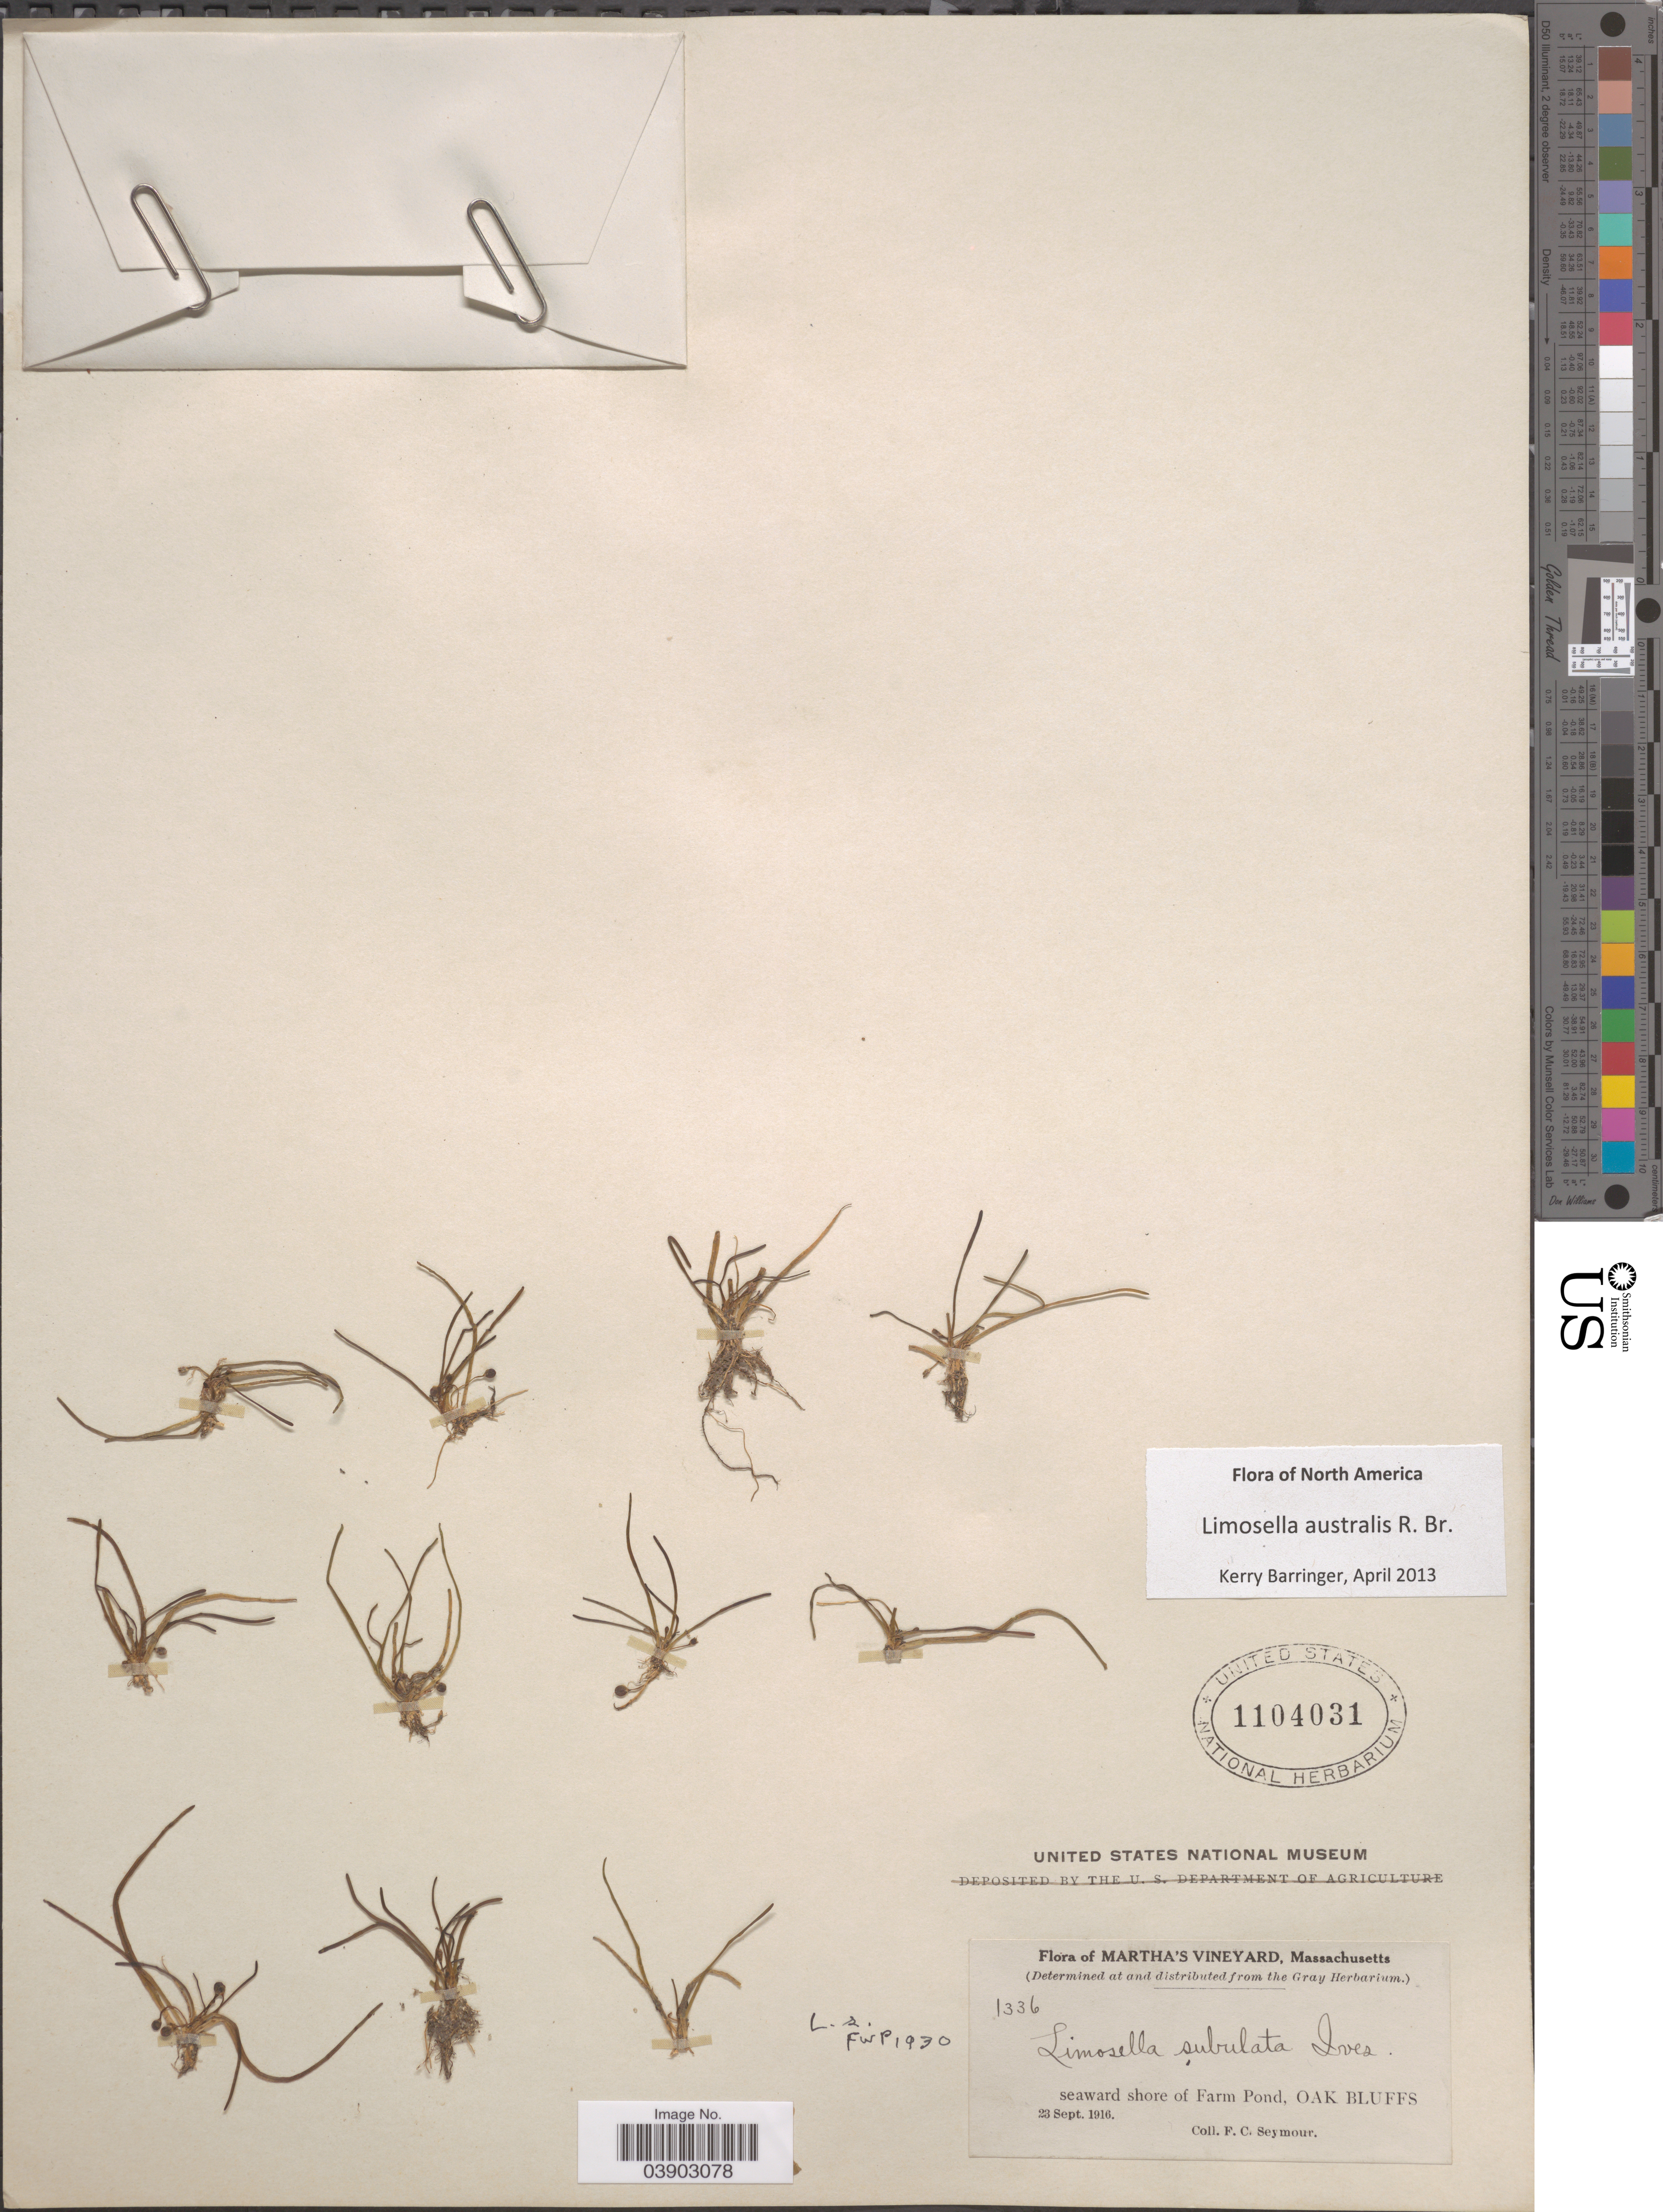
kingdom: Plantae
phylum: Tracheophyta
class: Magnoliopsida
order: Lamiales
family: Scrophulariaceae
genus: Limosella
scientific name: Limosella australis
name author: R. Br.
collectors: F. C. Seymour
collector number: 1336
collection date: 1916-09-23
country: United States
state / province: Massachusetts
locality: Martha's Vineyard. Seaward shore of Farm Pond, Oak Bluffs.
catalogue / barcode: US 1104031